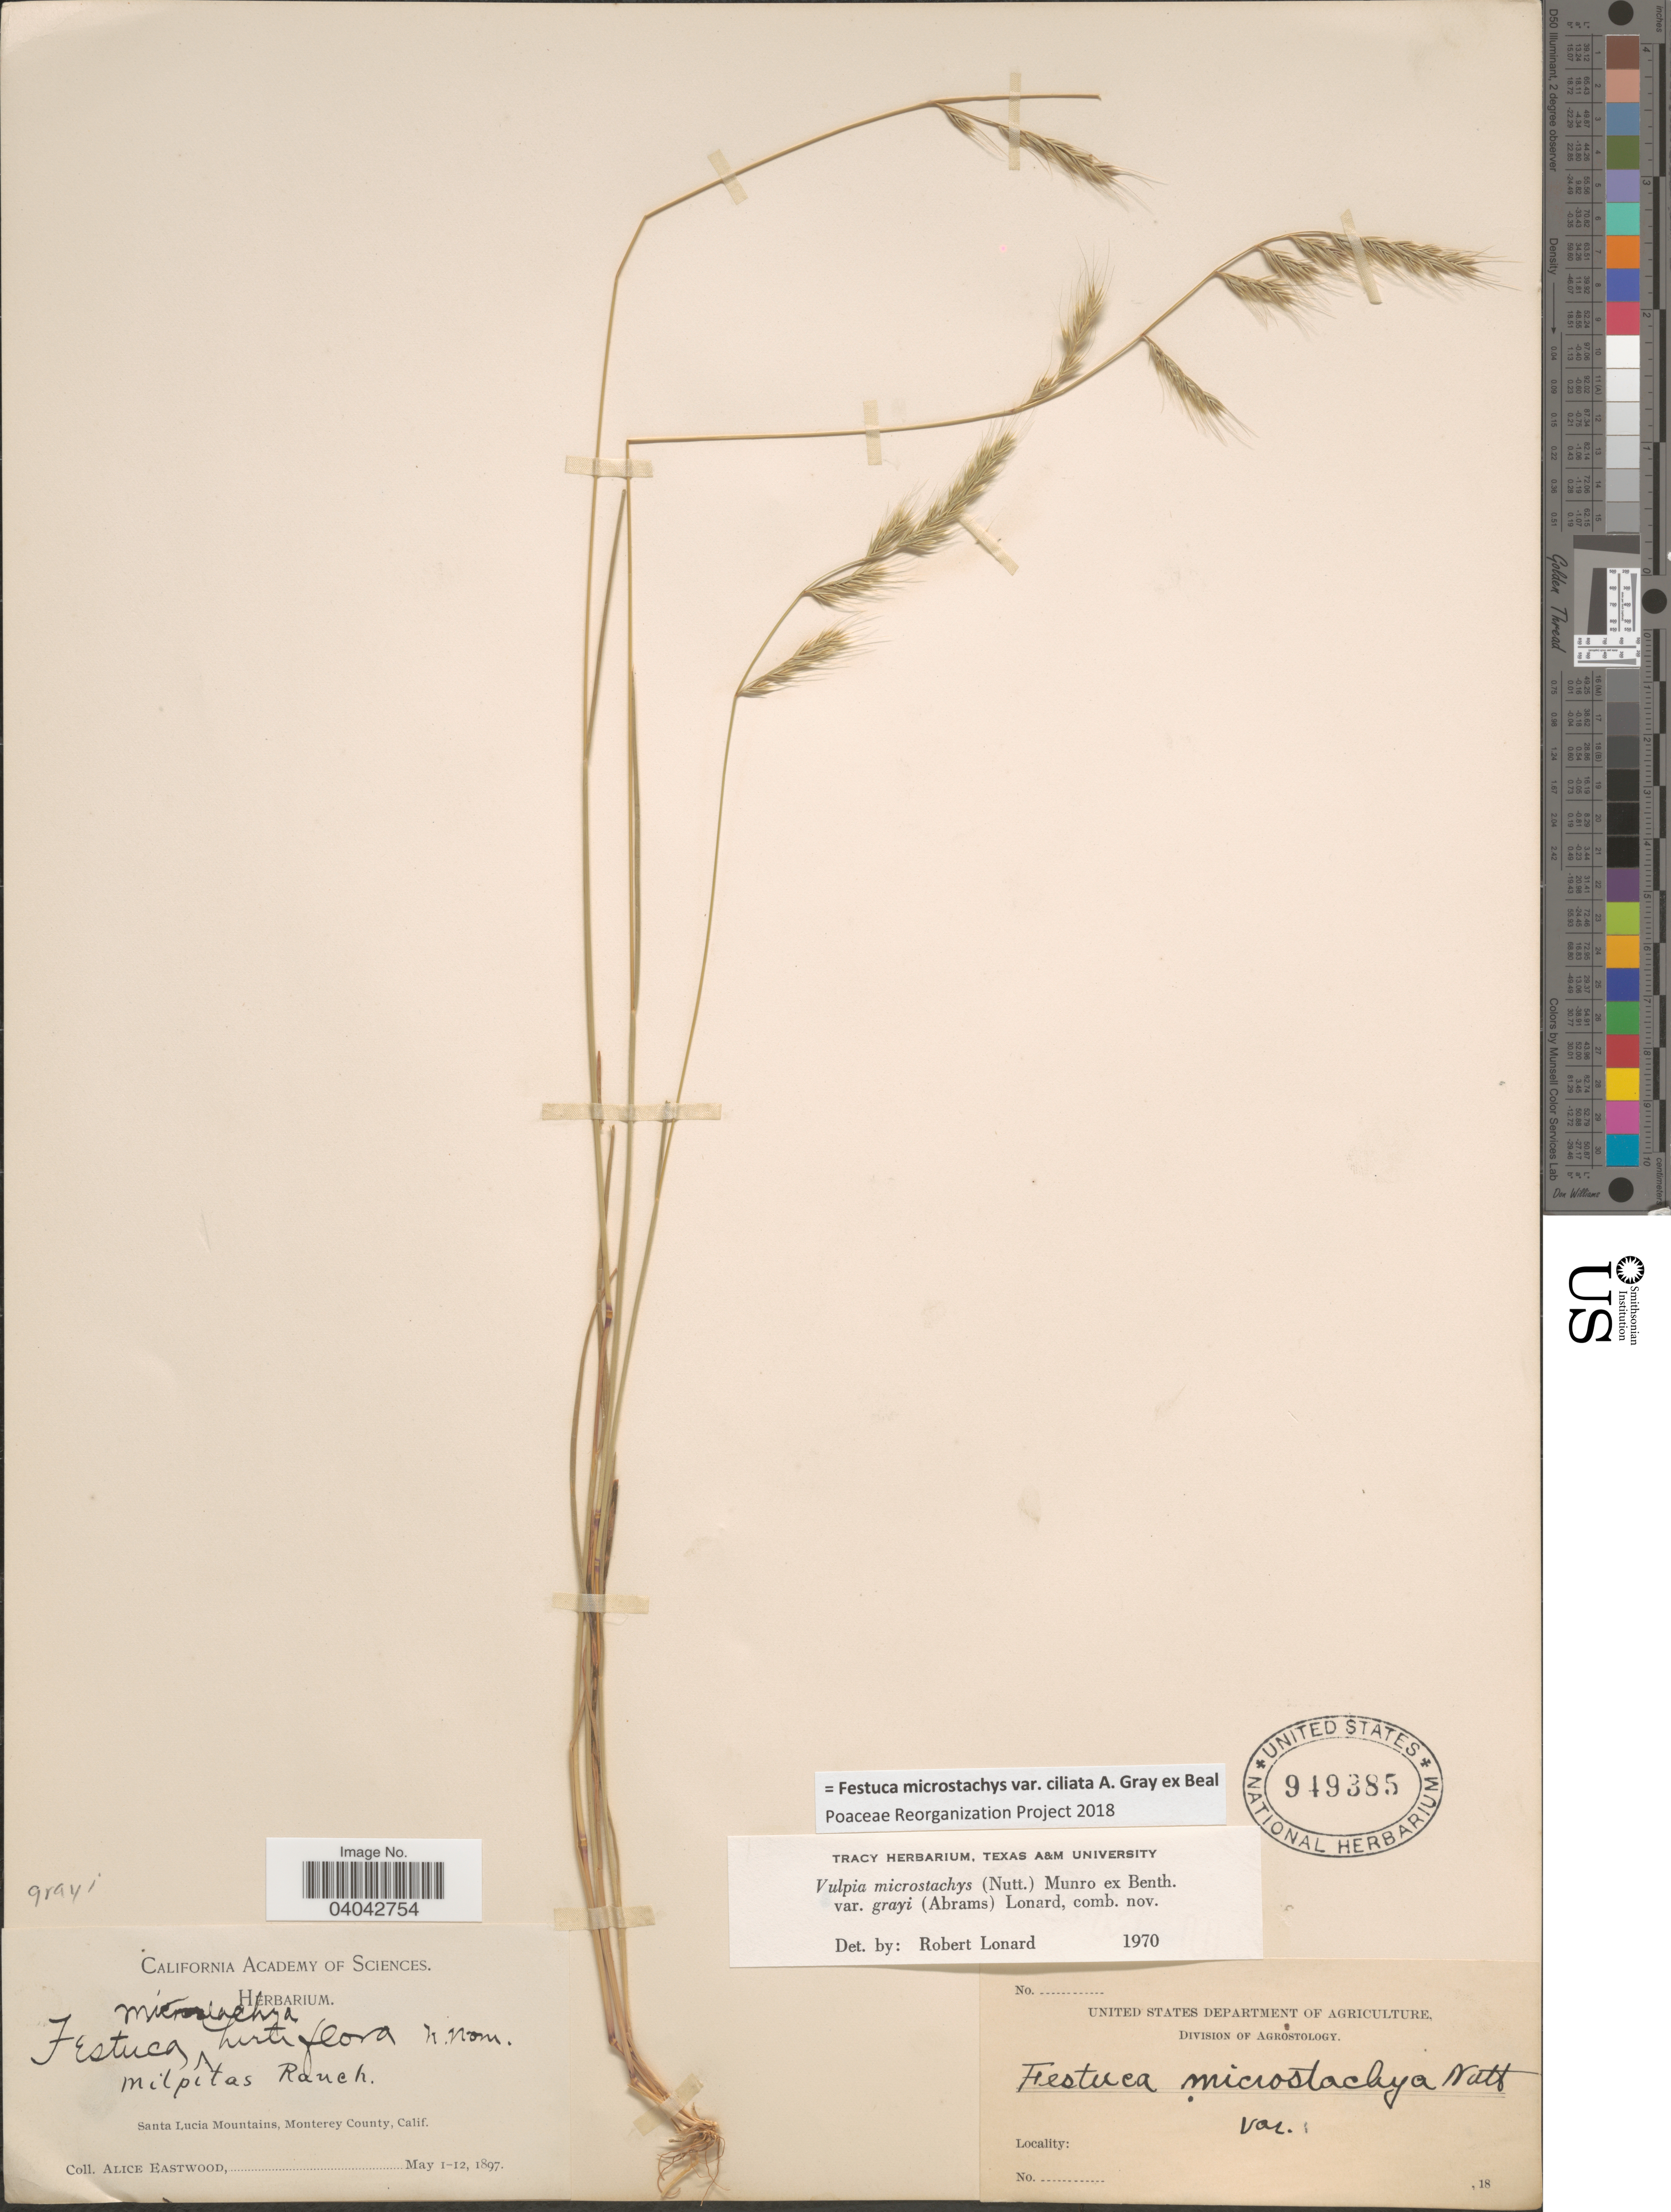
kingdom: Plantae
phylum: Tracheophyta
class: Liliopsida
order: Poales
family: Poaceae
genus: Festuca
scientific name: Festuca microstachys var. ciliata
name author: A. Gray ex W.J. Beal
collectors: A. Eastwood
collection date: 1897-05-01/1897-05-12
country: United States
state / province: California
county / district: Monterey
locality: Santa Lucia Mountains, Monterey County.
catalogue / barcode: US 949385